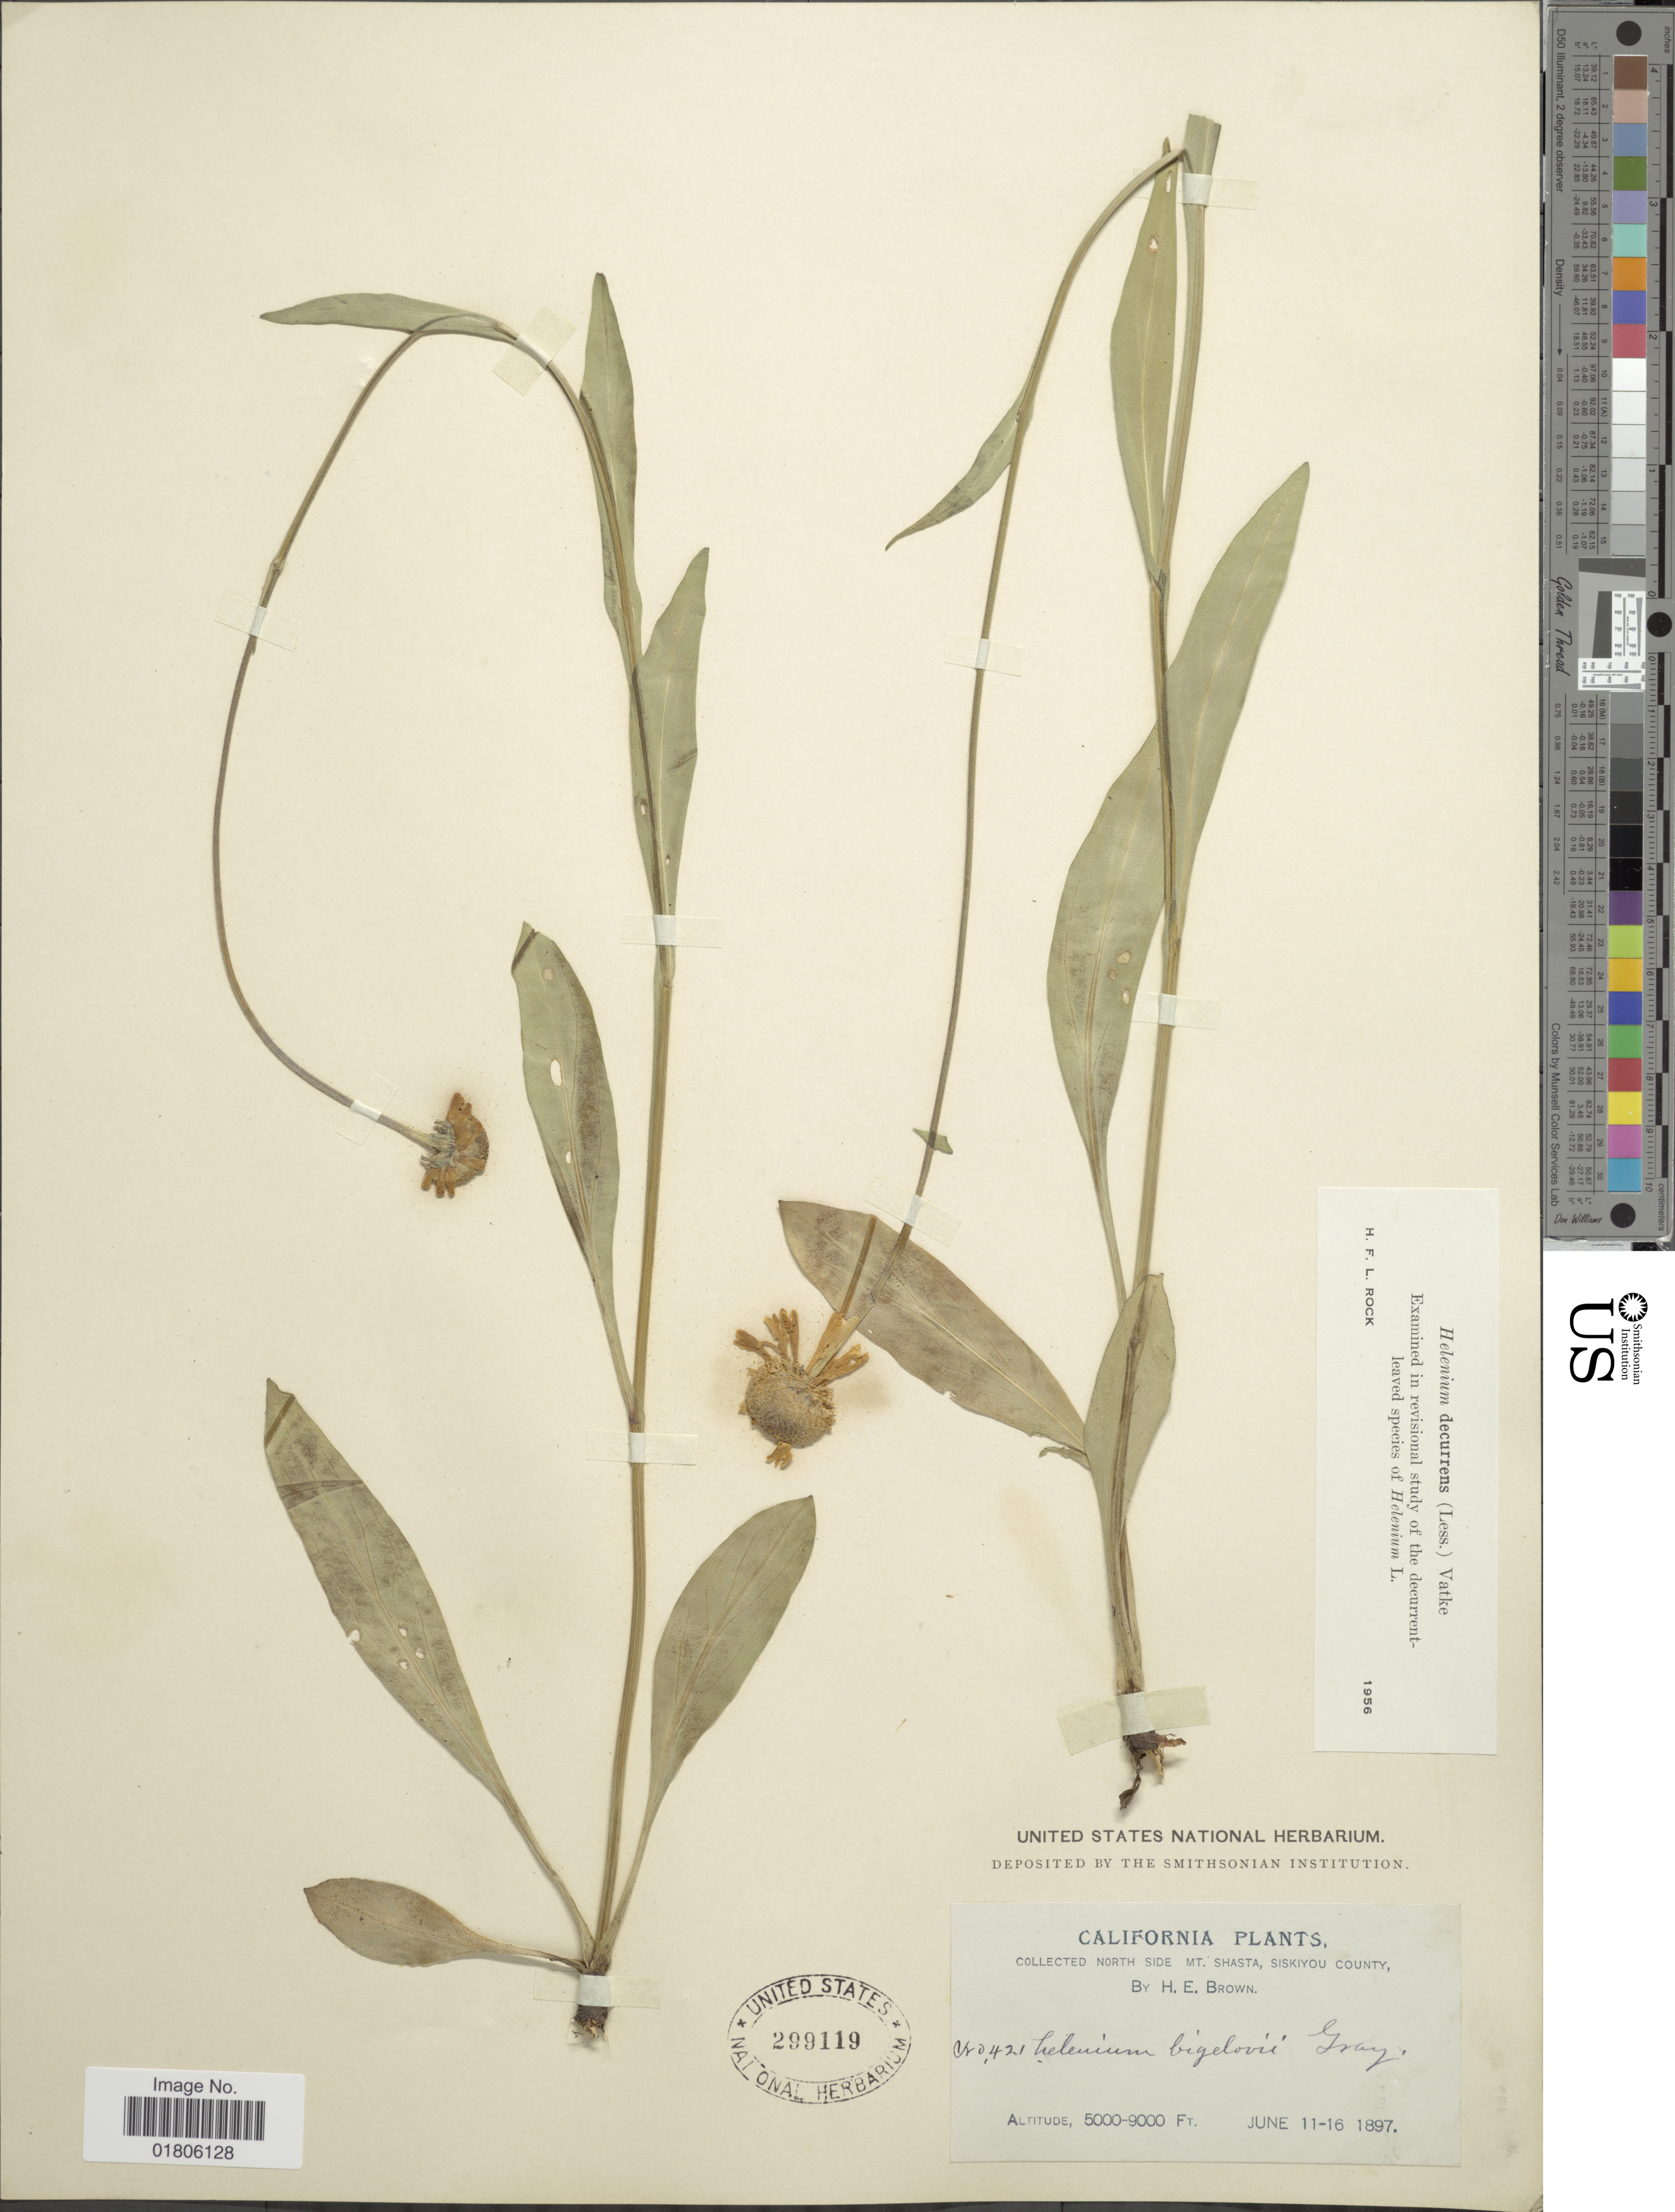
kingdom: Plantae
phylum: Tracheophyta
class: Magnoliopsida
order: Asterales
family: Asteraceae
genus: Helenium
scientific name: Helenium bigelovii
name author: A. Gray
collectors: H. E. Brown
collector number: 421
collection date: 1897-06-11/1897-06-16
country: United States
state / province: California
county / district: Siskiyou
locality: North Side, Mt. Shasta. Siskiyou County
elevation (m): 1524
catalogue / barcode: US 299119